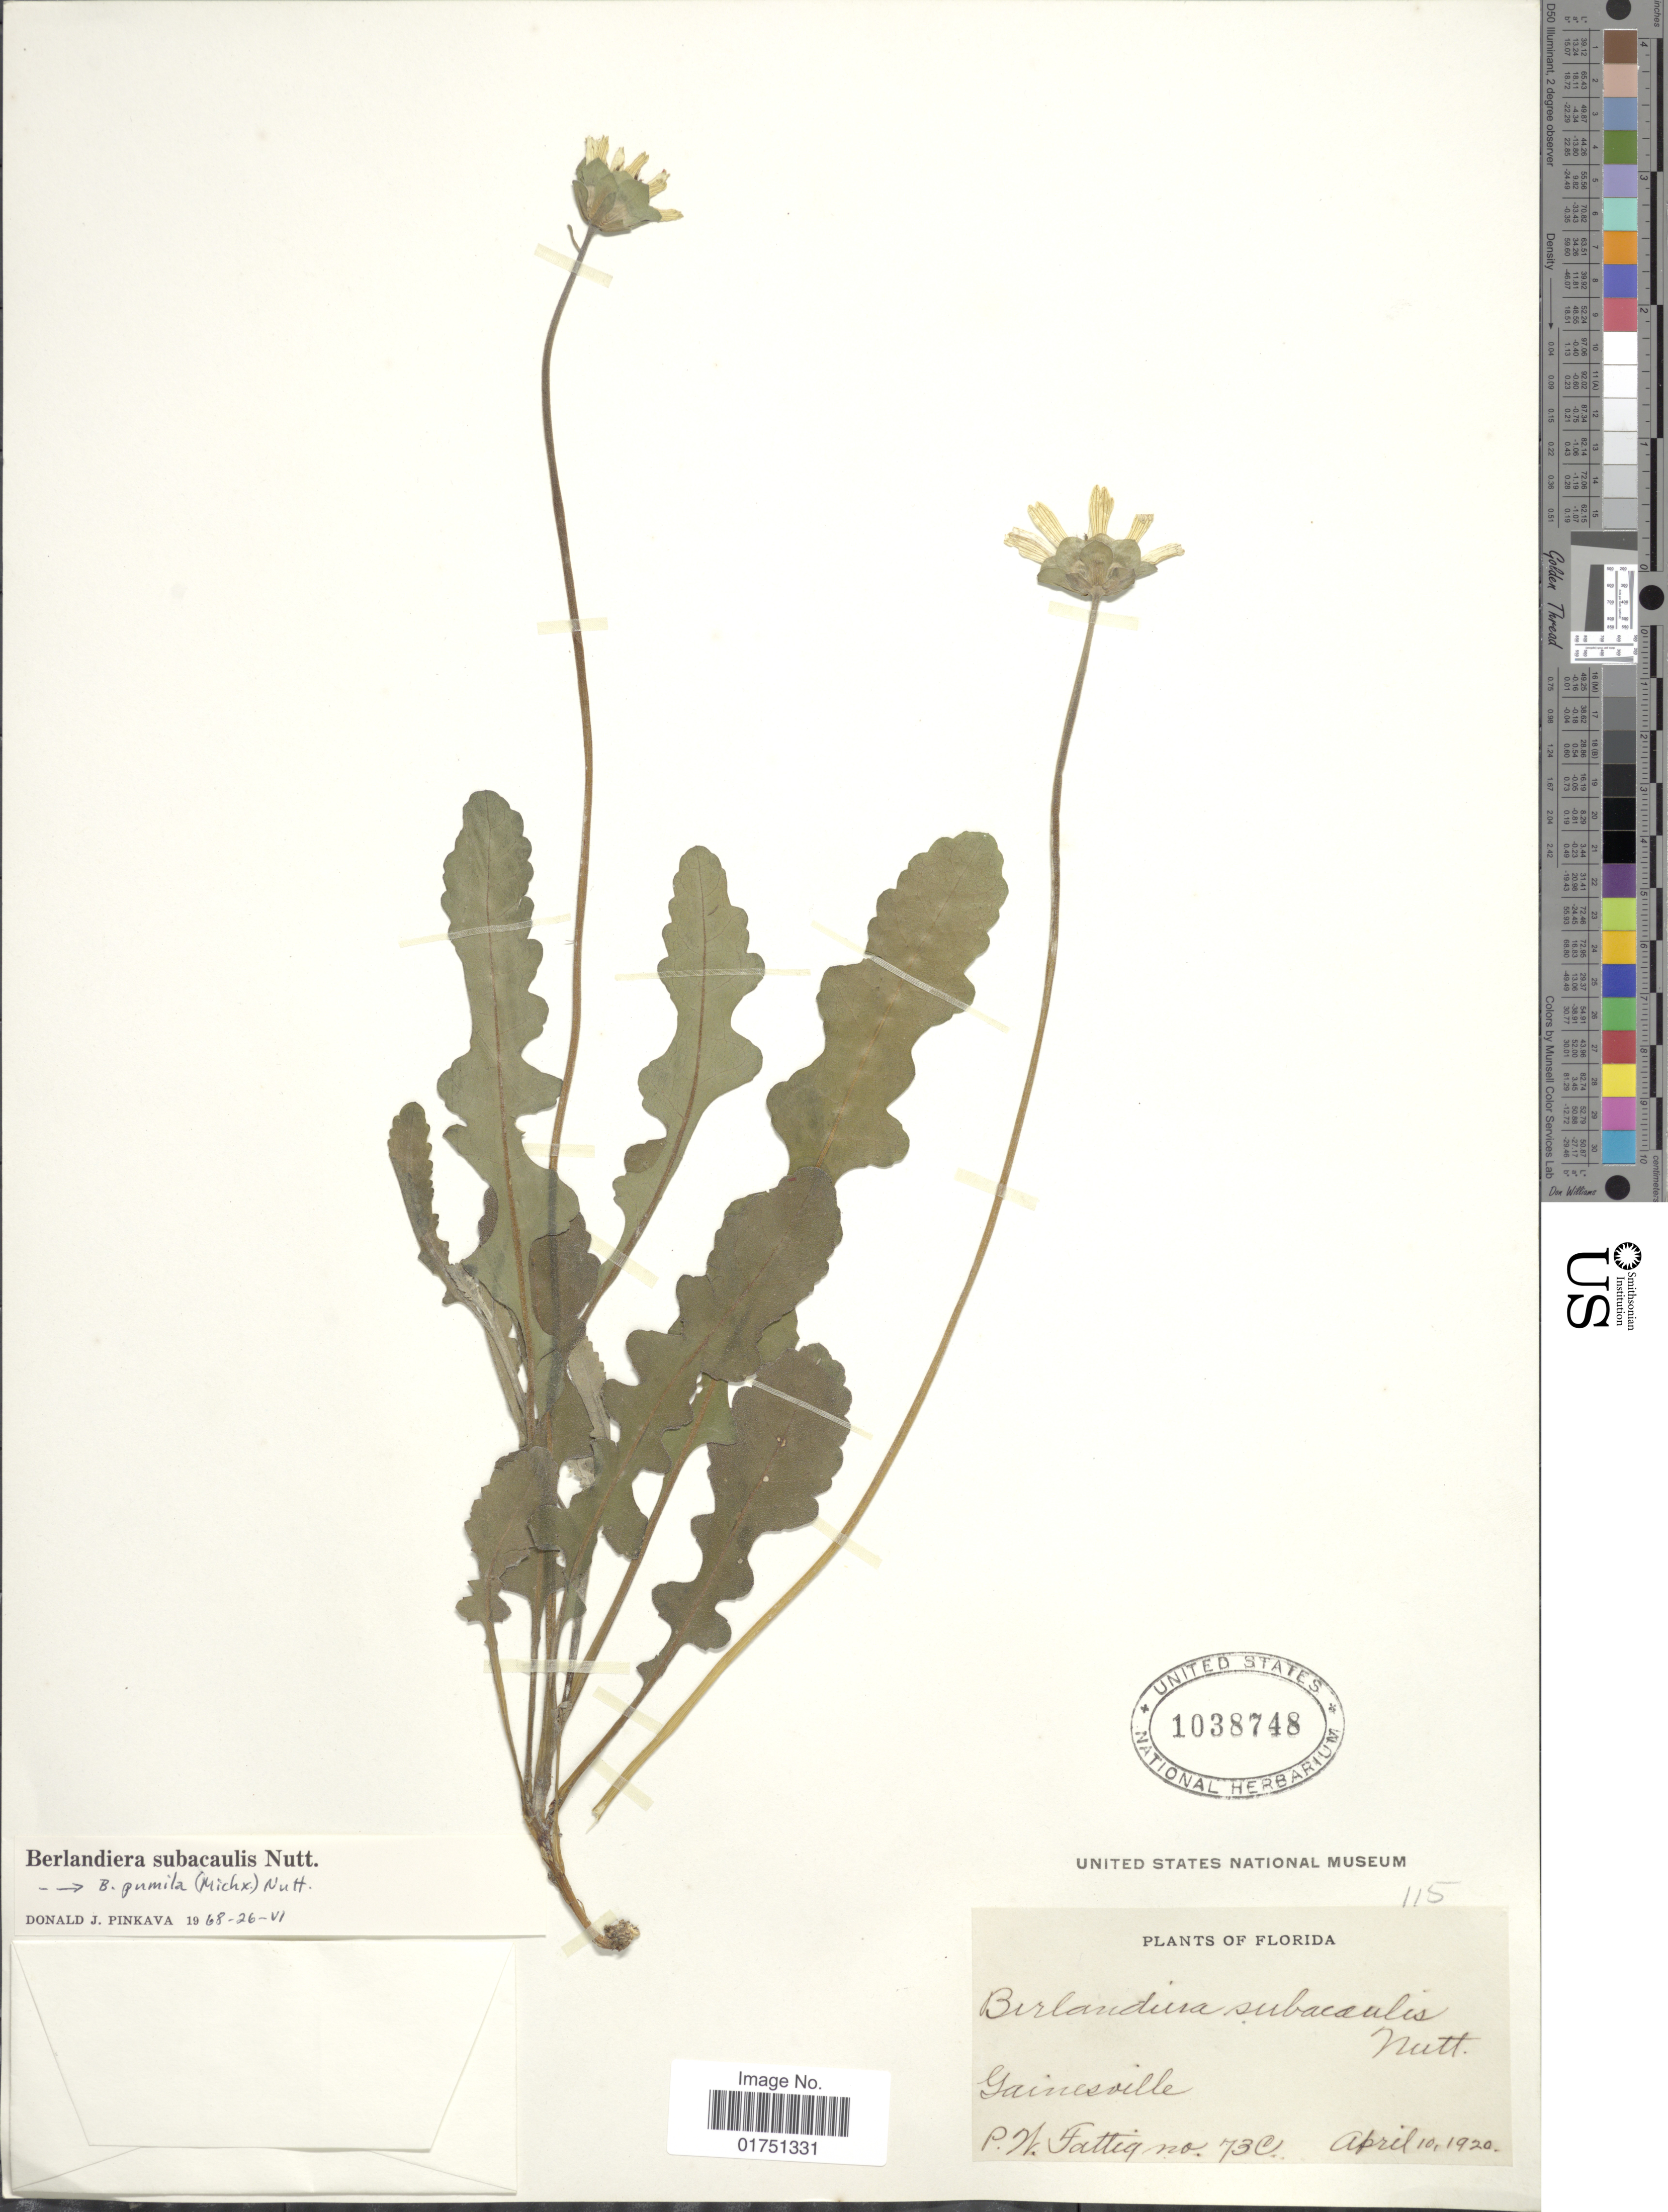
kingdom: Plantae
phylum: Tracheophyta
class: Magnoliopsida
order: Asterales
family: Asteraceae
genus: Berlandiera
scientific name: Berlandiera subacaulis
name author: Nutt.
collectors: P. Fattiq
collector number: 73C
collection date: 1920-04-10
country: United States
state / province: Florida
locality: Gainesville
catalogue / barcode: US 1038748